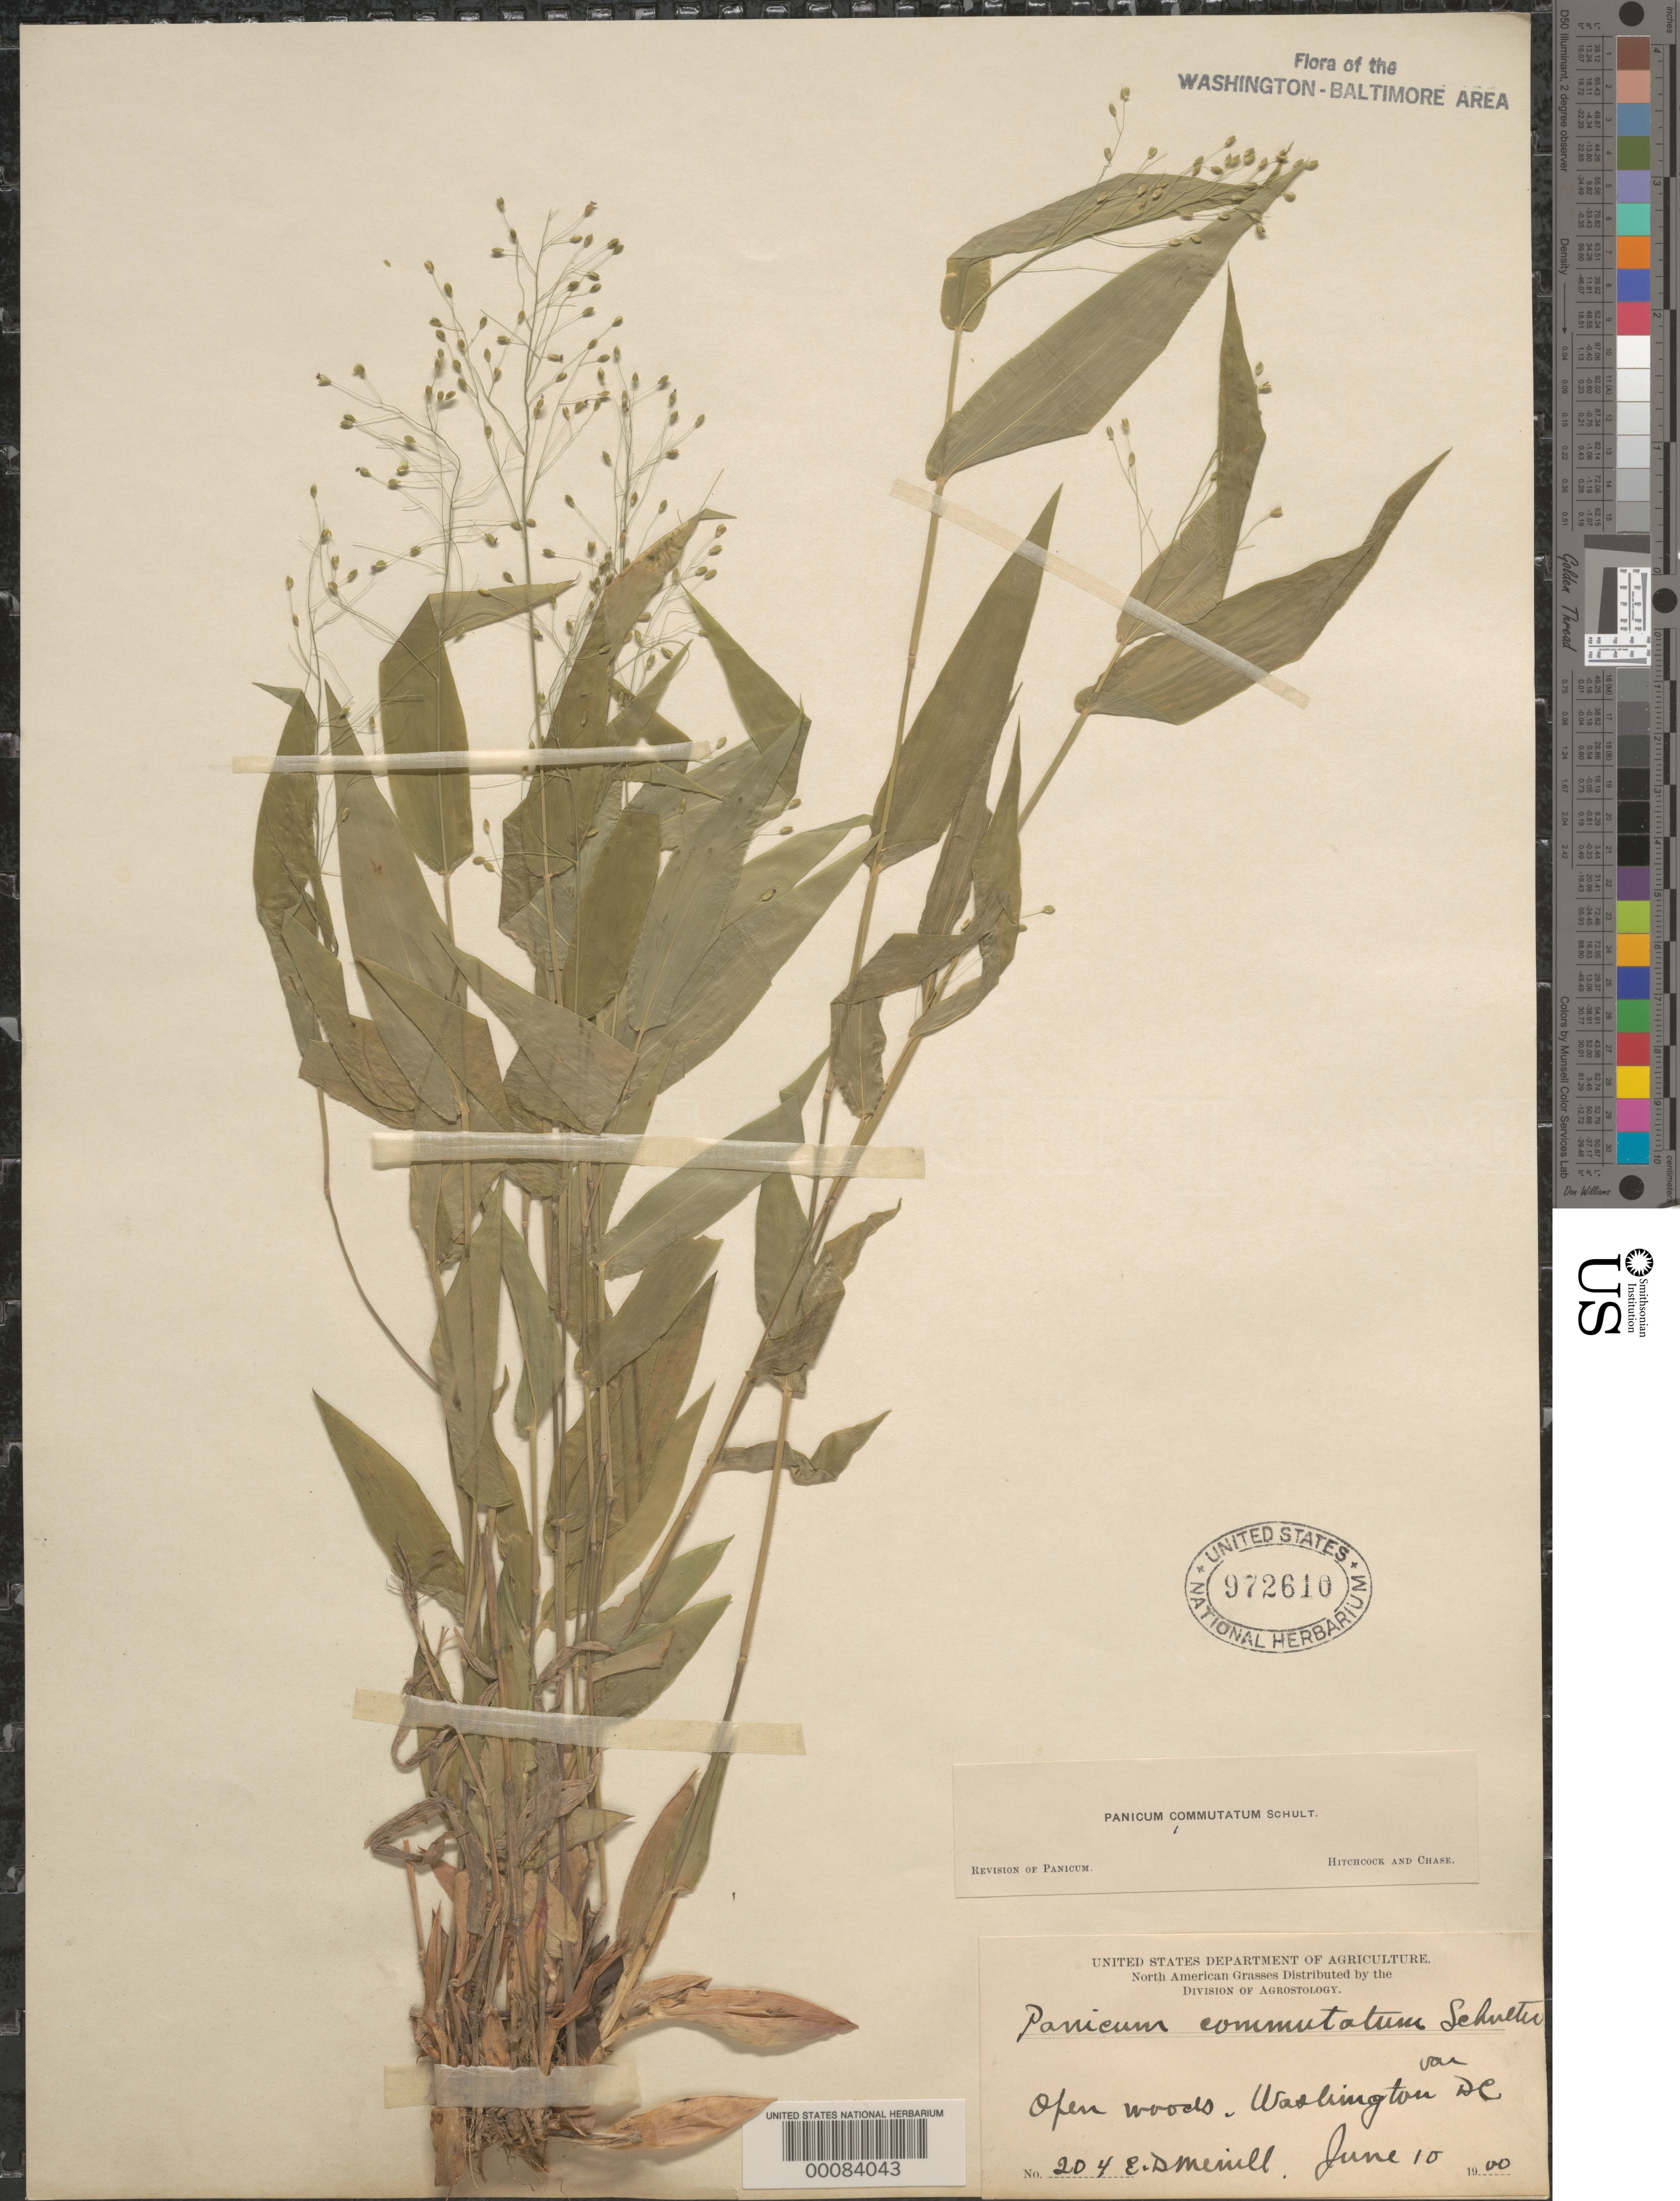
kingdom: Plantae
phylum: Tracheophyta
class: Liliopsida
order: Poales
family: Poaceae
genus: Dichanthelium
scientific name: Dichanthelium commutatum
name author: (Schult.) Gould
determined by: Hitchcock, A. S.; Chase, [M.] A.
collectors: E. D. Merrill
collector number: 204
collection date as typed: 10 Jun 1900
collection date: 1900-06-10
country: United States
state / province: District of Columbia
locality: Washington DC area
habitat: Open woods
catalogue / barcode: US 972610